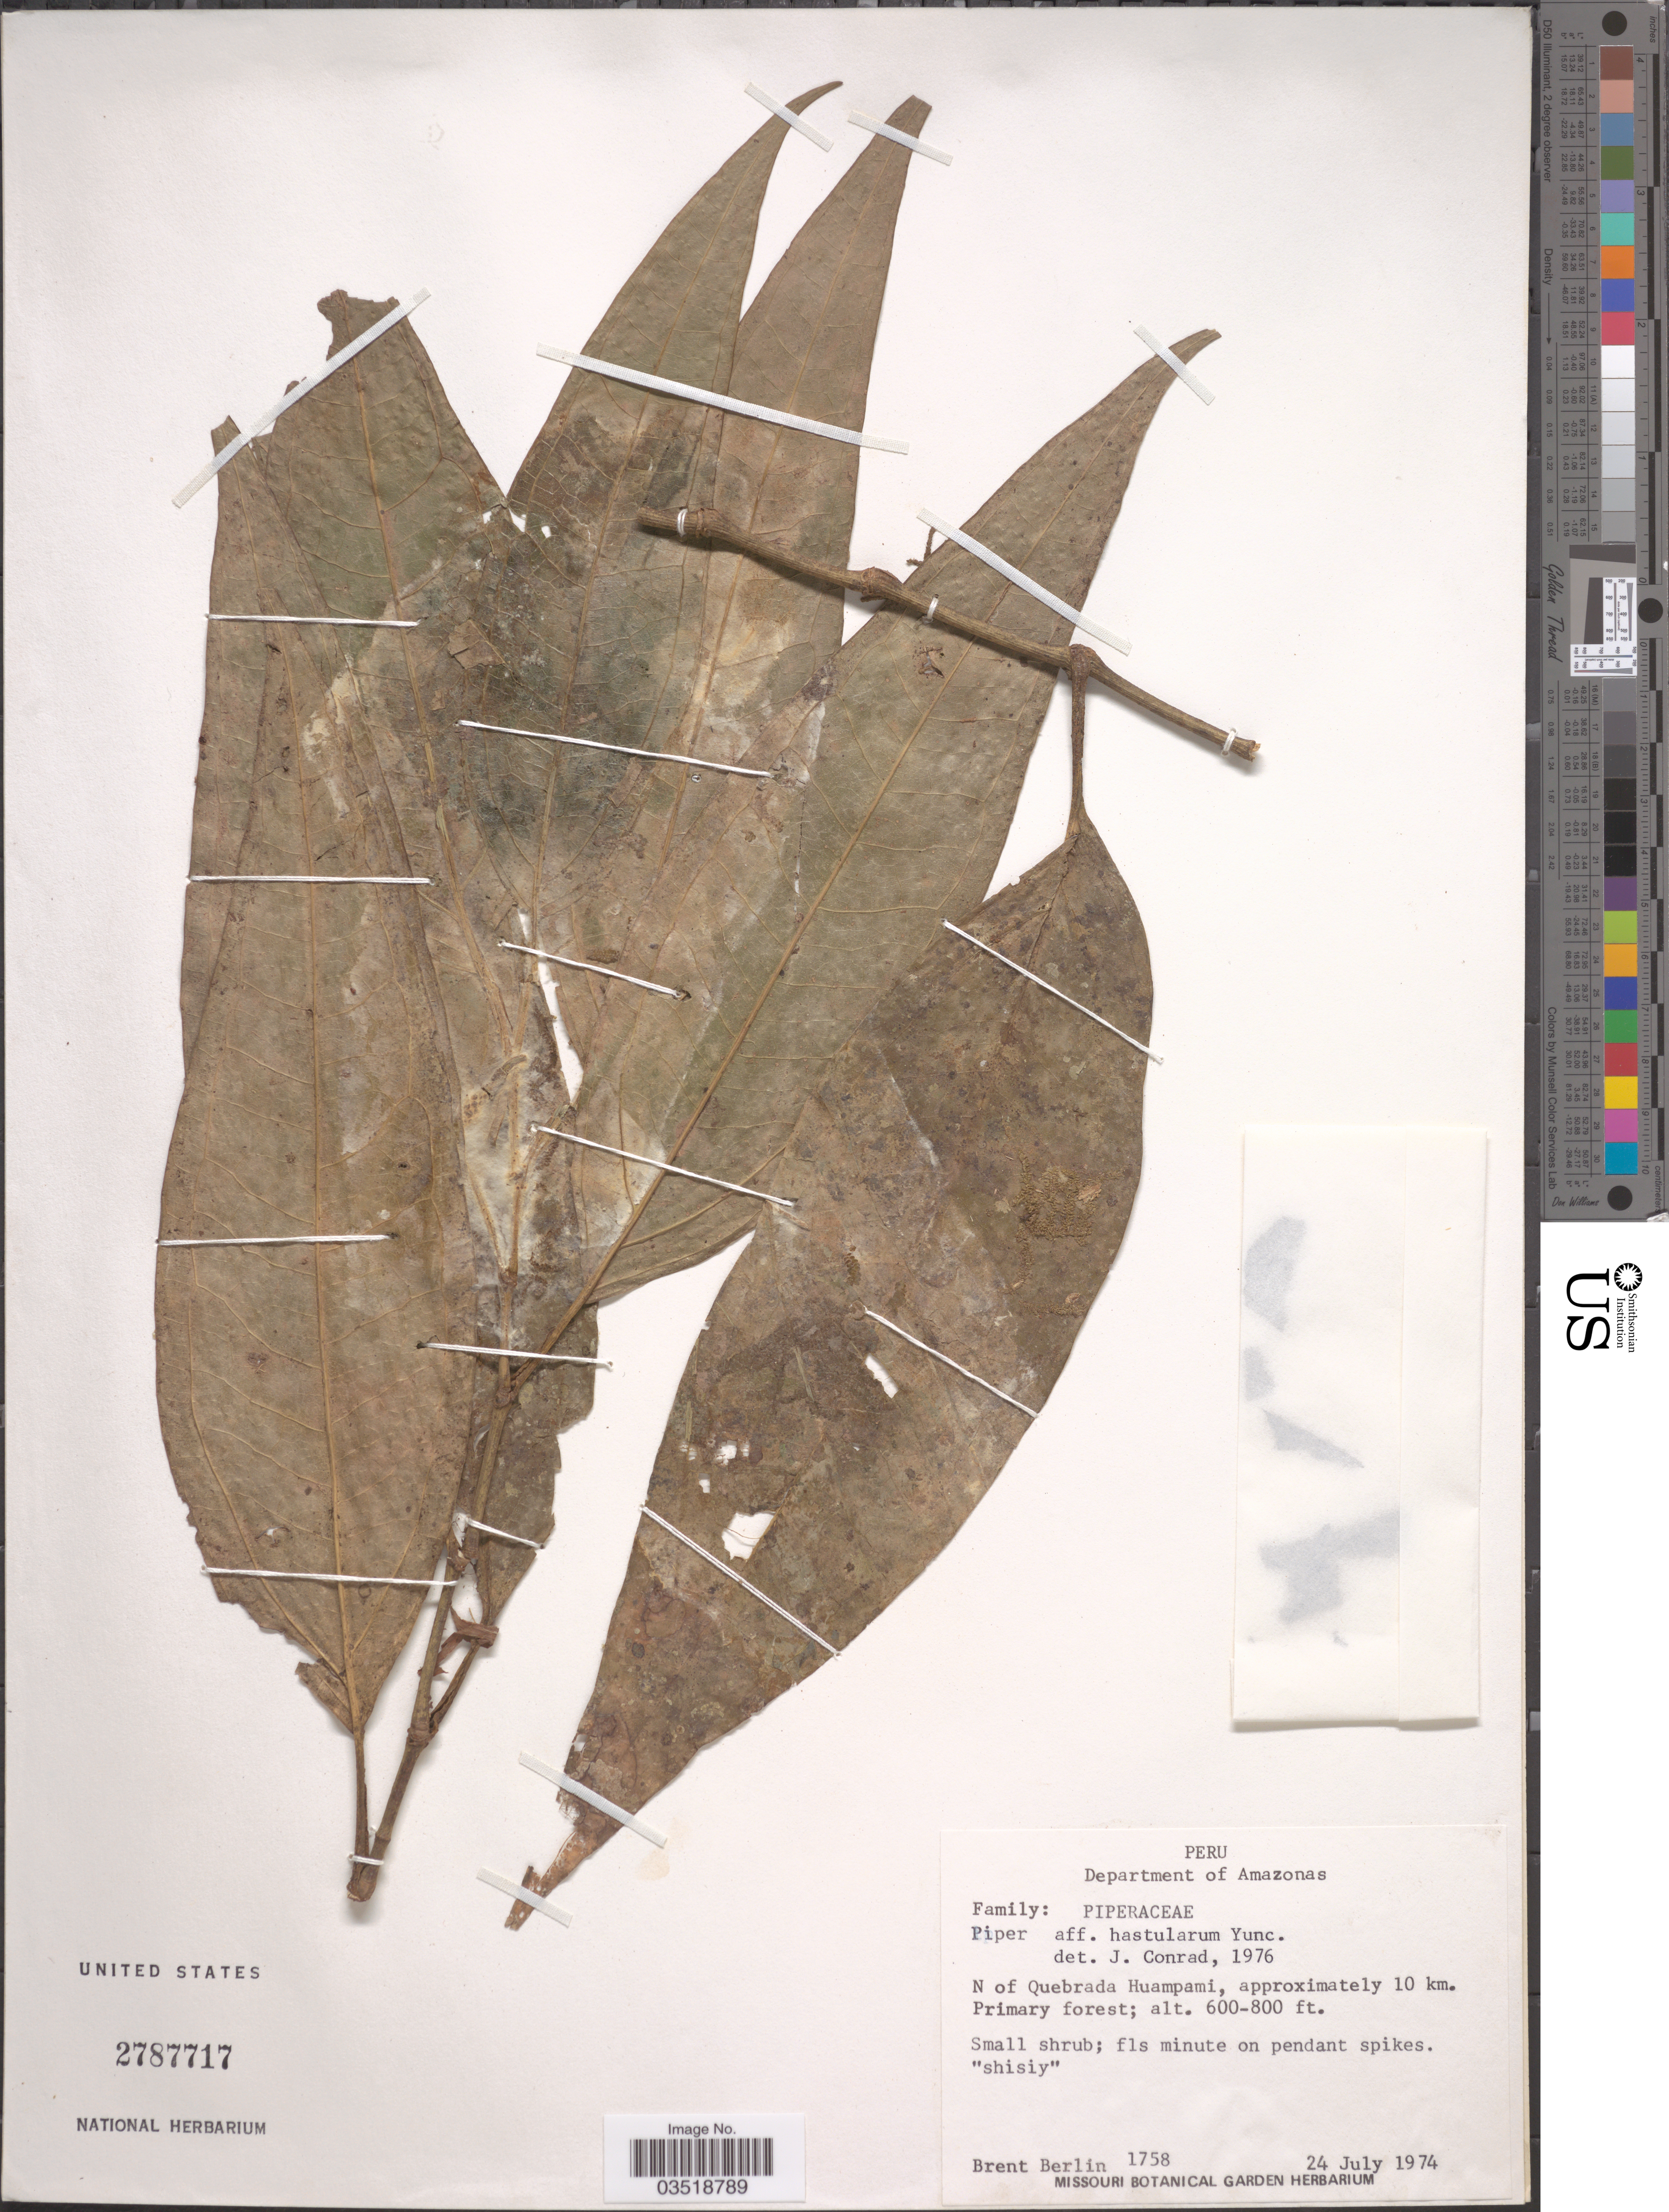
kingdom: Plantae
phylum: Tracheophyta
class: Magnoliopsida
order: Piperales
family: Piperaceae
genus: Piper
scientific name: Piper sp.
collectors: B. Berlin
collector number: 1758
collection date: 1974-07-24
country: Peru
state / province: Amazonas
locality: Department of Amazonas. N of Quebrada Huampami, approximately 10 km. Primary forest.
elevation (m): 183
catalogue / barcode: US 2787717